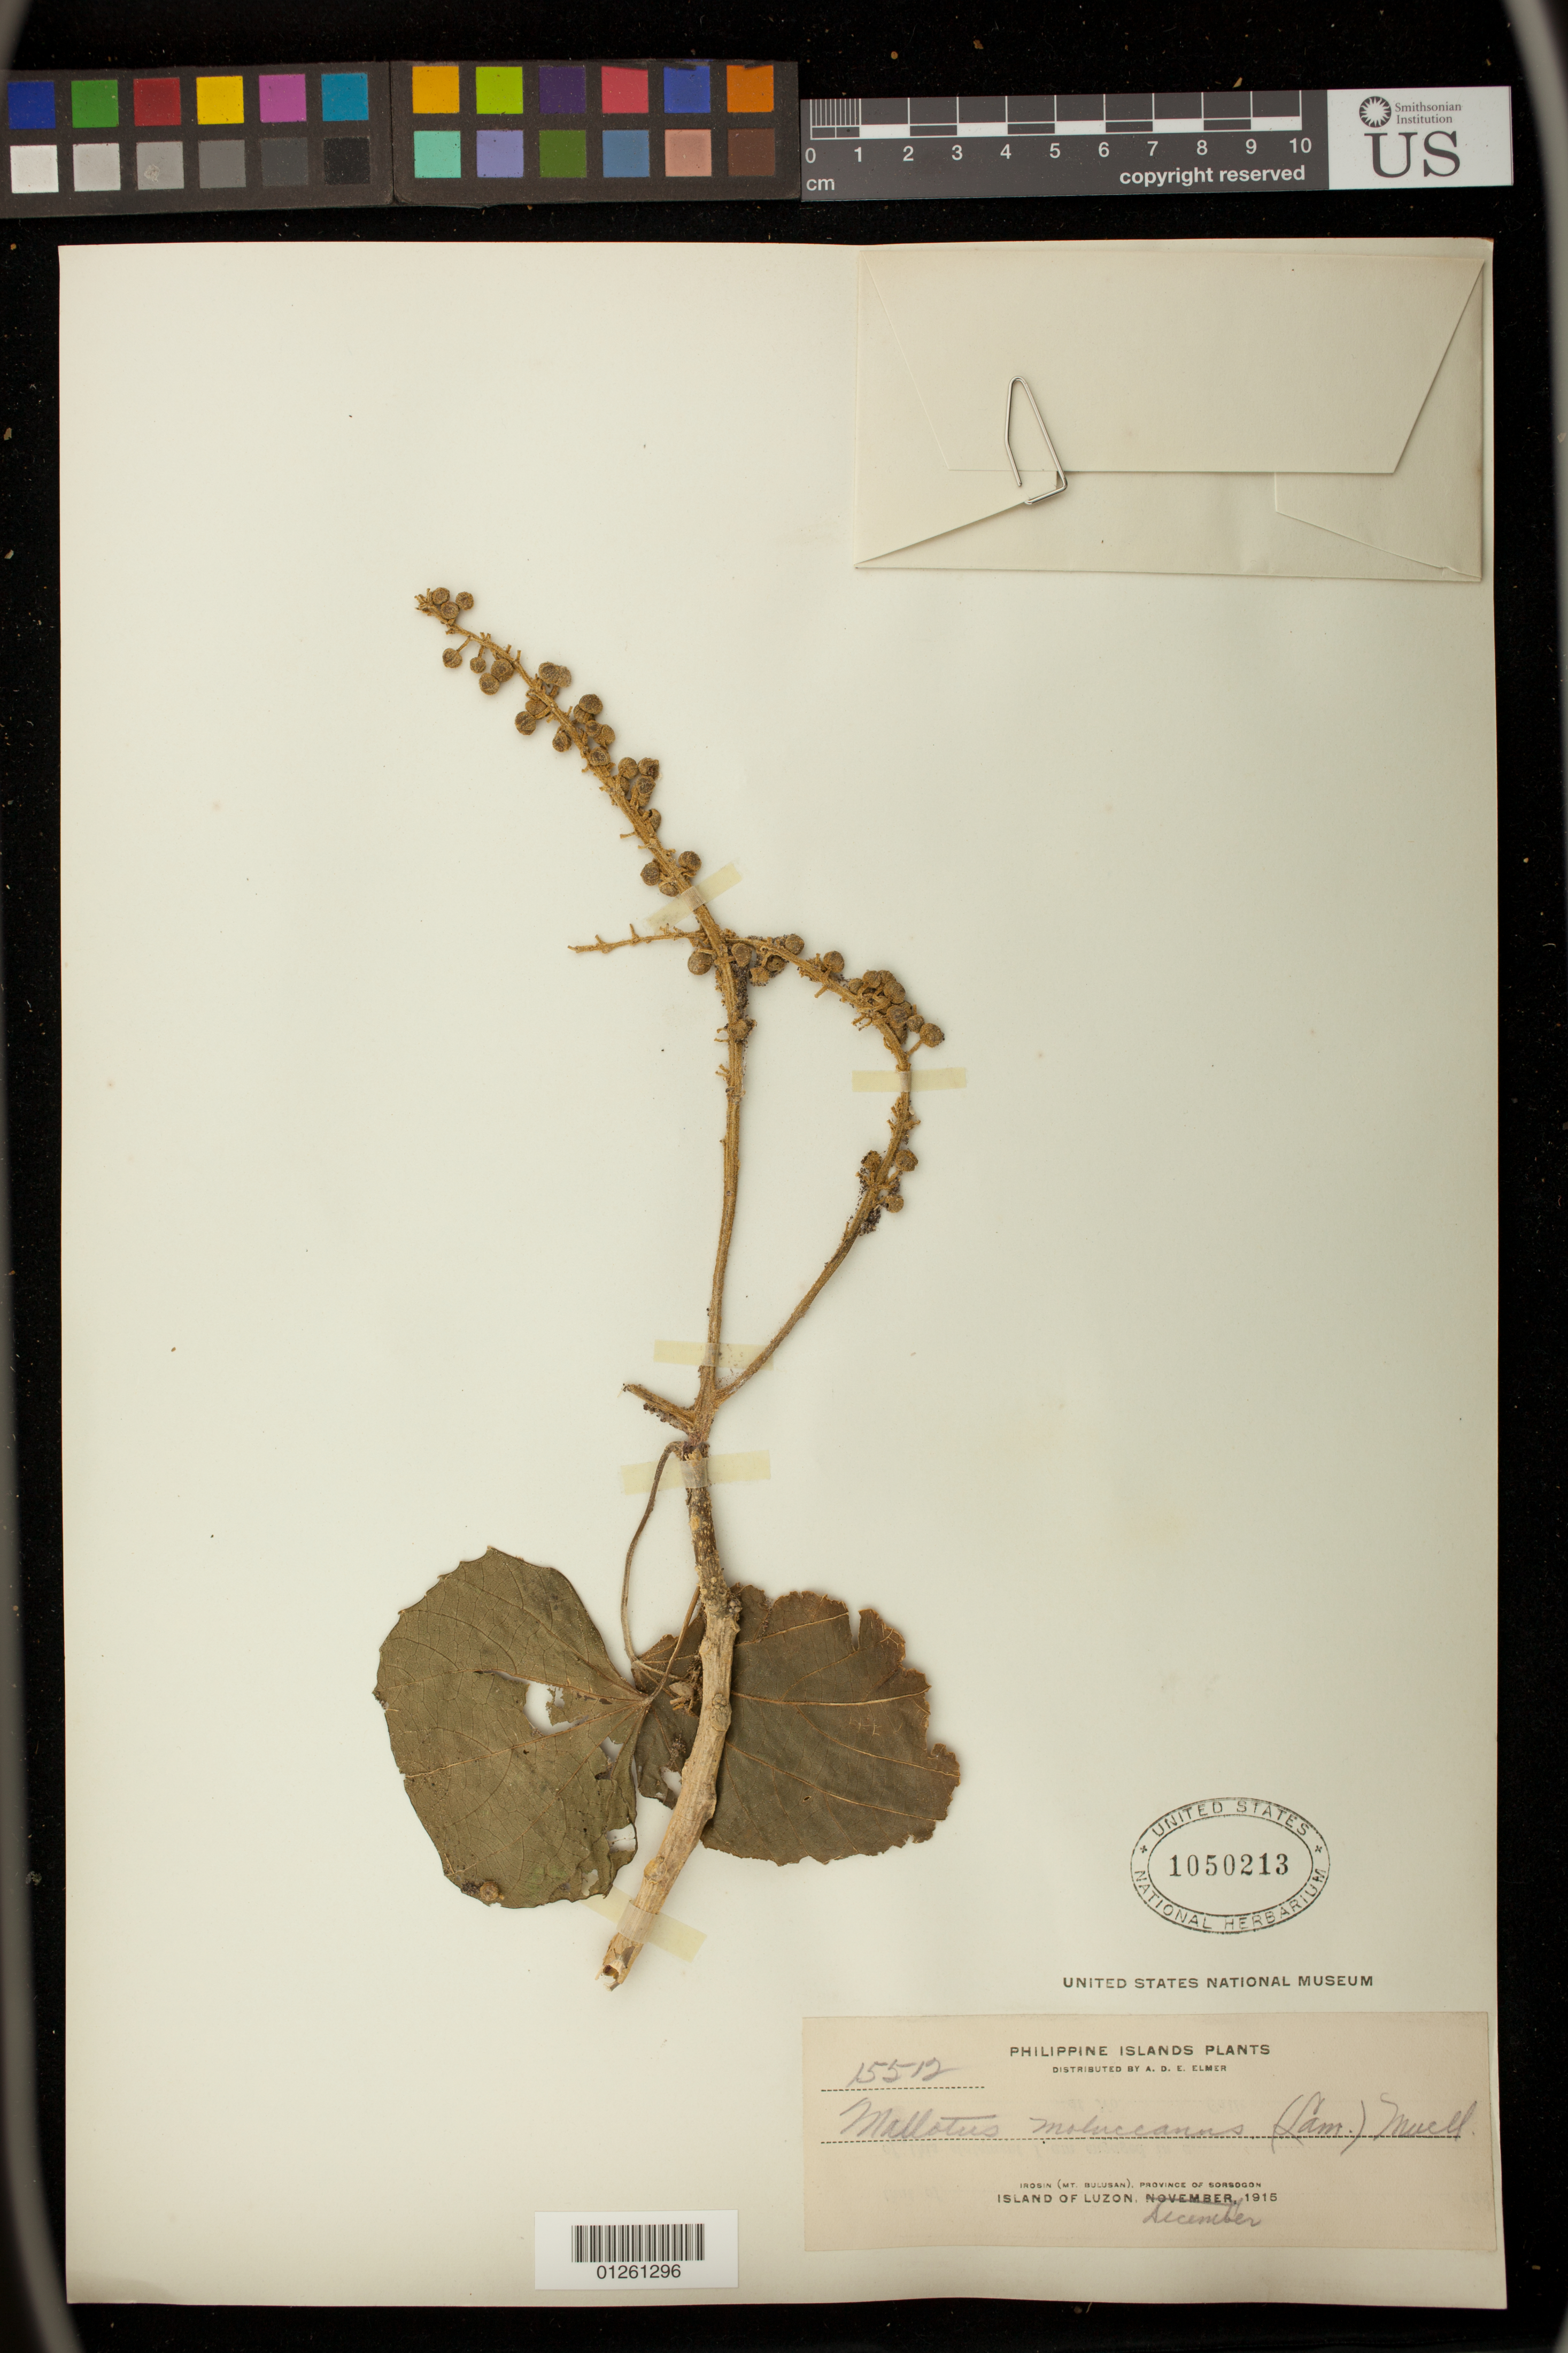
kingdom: Plantae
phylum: Tracheophyta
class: Magnoliopsida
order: Malpighiales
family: Euphorbiaceae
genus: Melanolepis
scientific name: Melanolepis multiglandulosa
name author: (Reinw. ex Blume) Rchb. f. & Zoll.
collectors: A. D. E. Elmer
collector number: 15512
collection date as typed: Dec 1915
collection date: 1915-12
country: Philippines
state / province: Bicol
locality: Irosin (Mt. Bulusan), Province of Sorsogon, Island of Luzon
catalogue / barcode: US 1050213